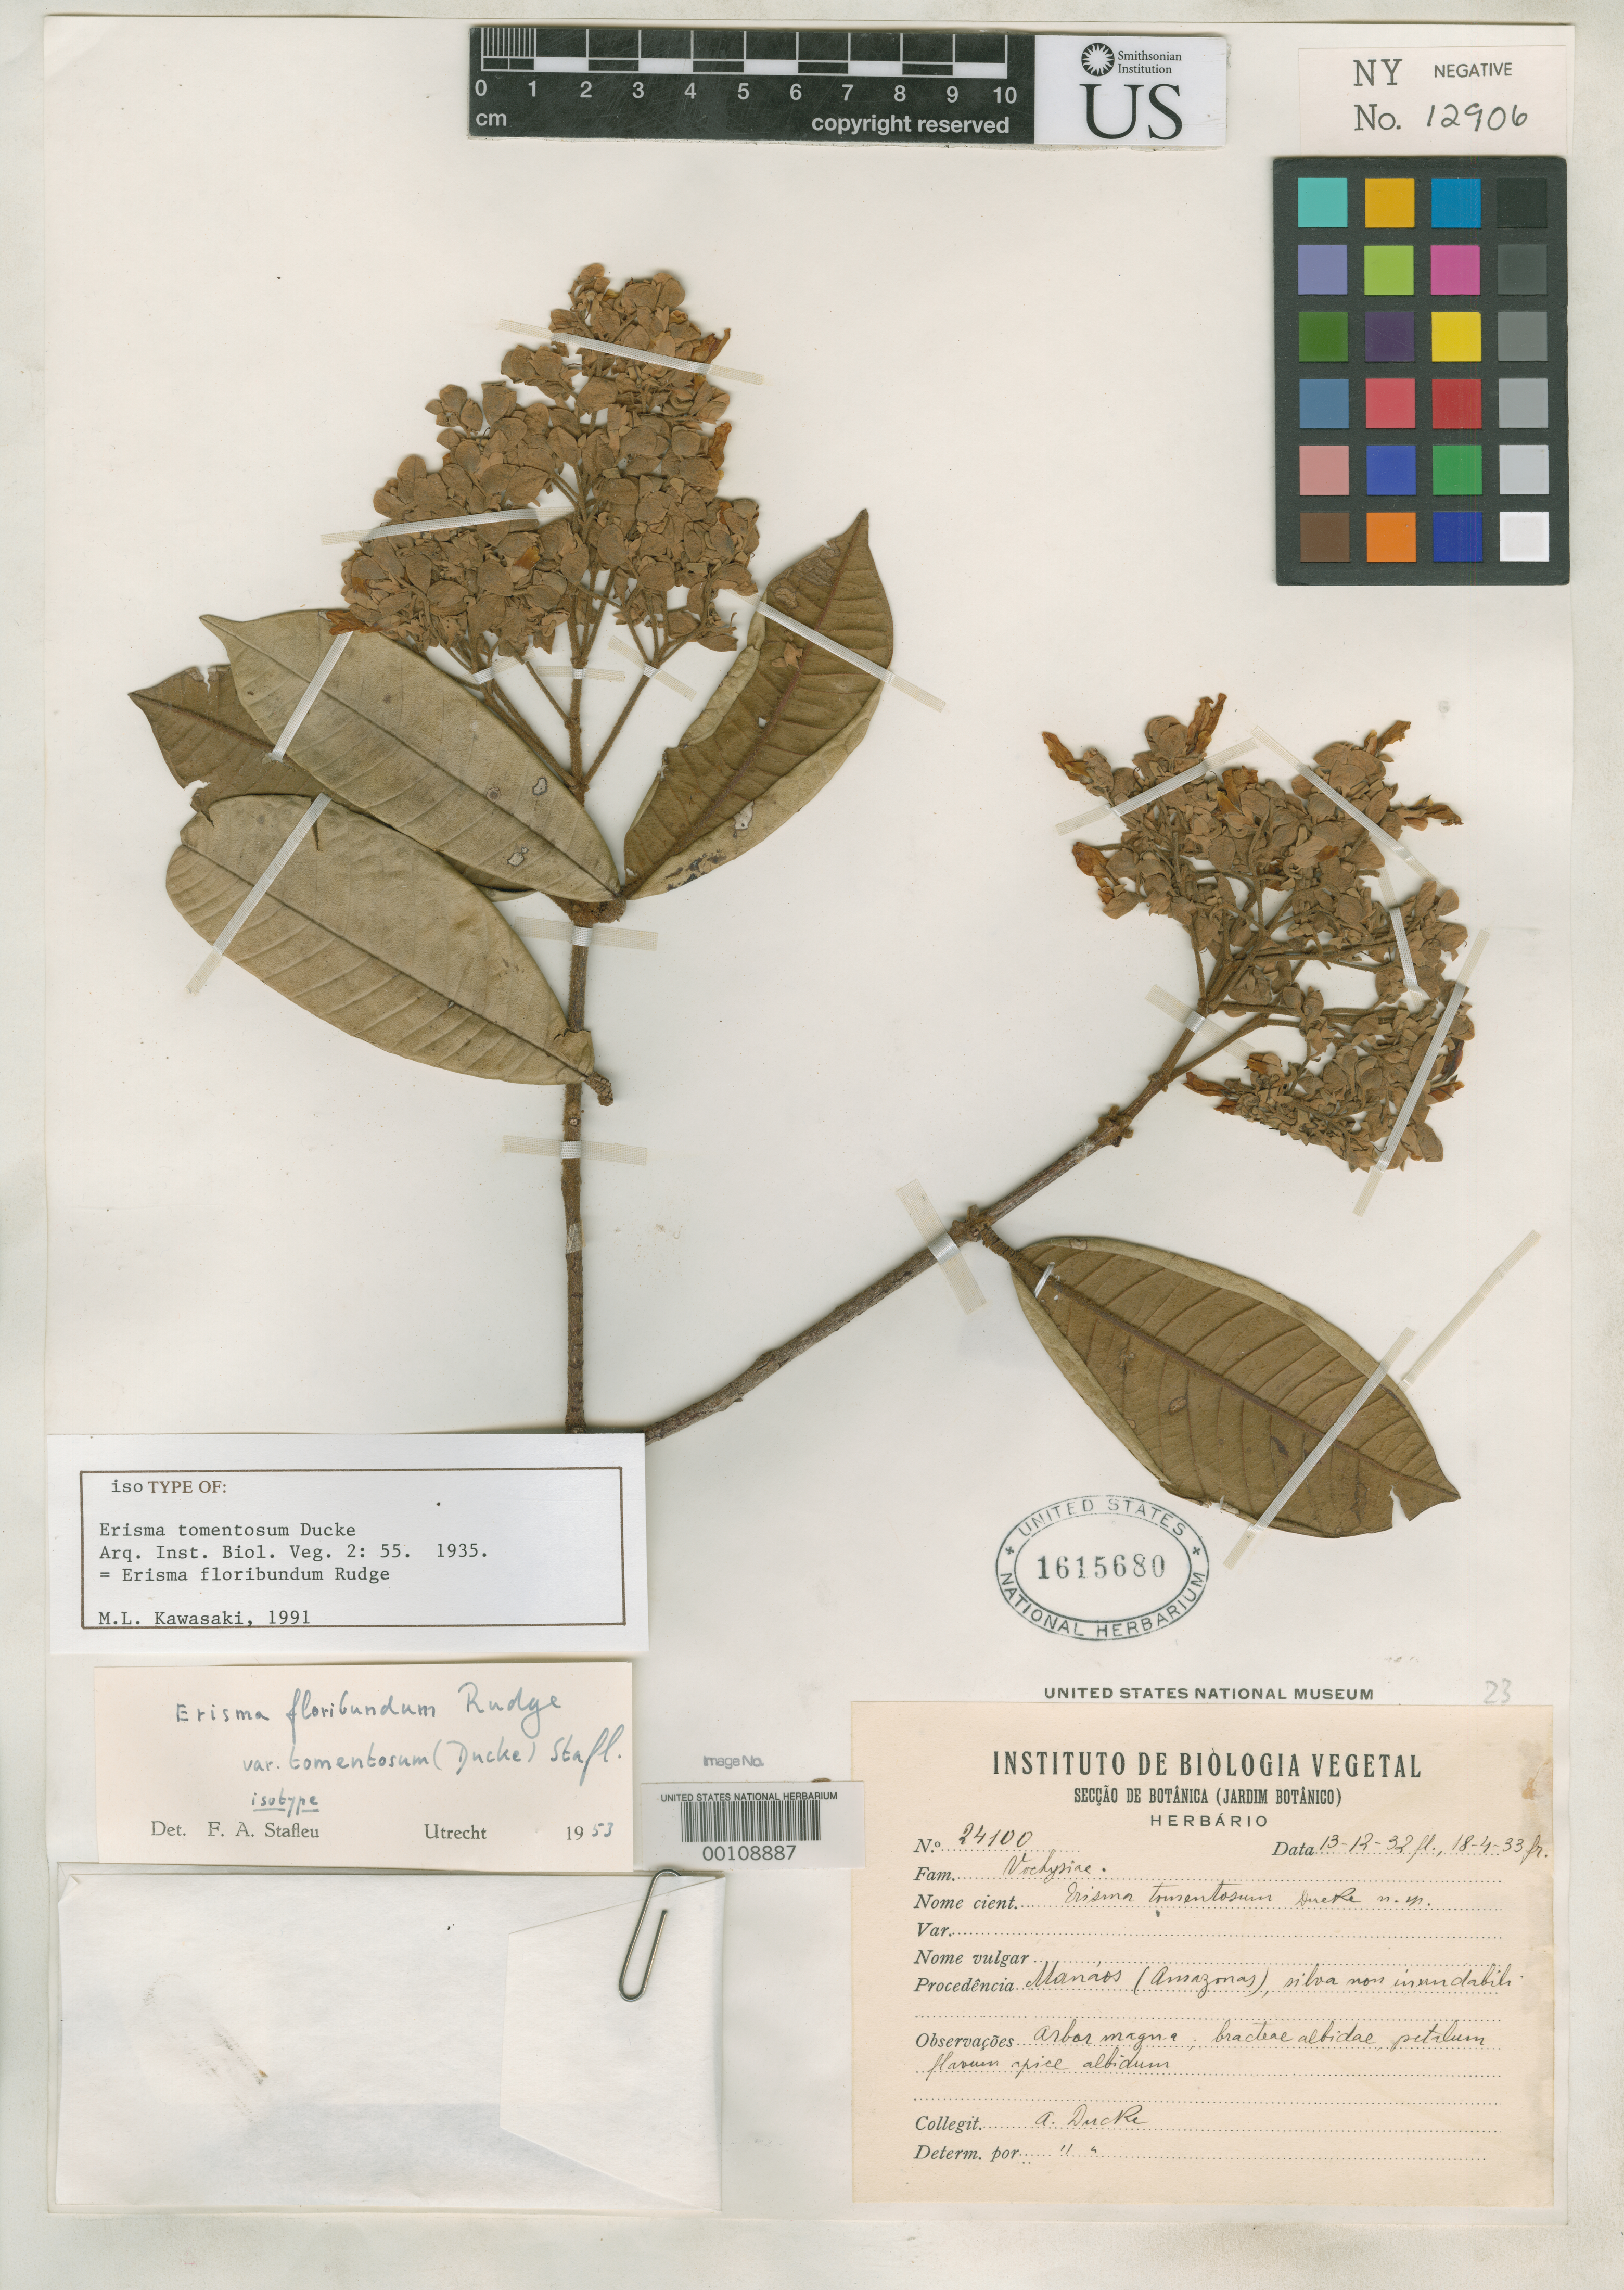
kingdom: Plantae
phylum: Tracheophyta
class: Magnoliopsida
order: Myrtales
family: Vochysiaceae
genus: Erisma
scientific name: Erisma tomentosum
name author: Ducke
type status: Type Collection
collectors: A. Ducke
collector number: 24100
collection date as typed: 13 Dec 1932 and 18 Apr 1933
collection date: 1932-12-13,1933-04-18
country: Brazil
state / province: Amazonas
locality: Manaos.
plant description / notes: Annotated as "isotype" but specimen is mounted with 2 elements, collected on different dates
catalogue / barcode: US 1615680